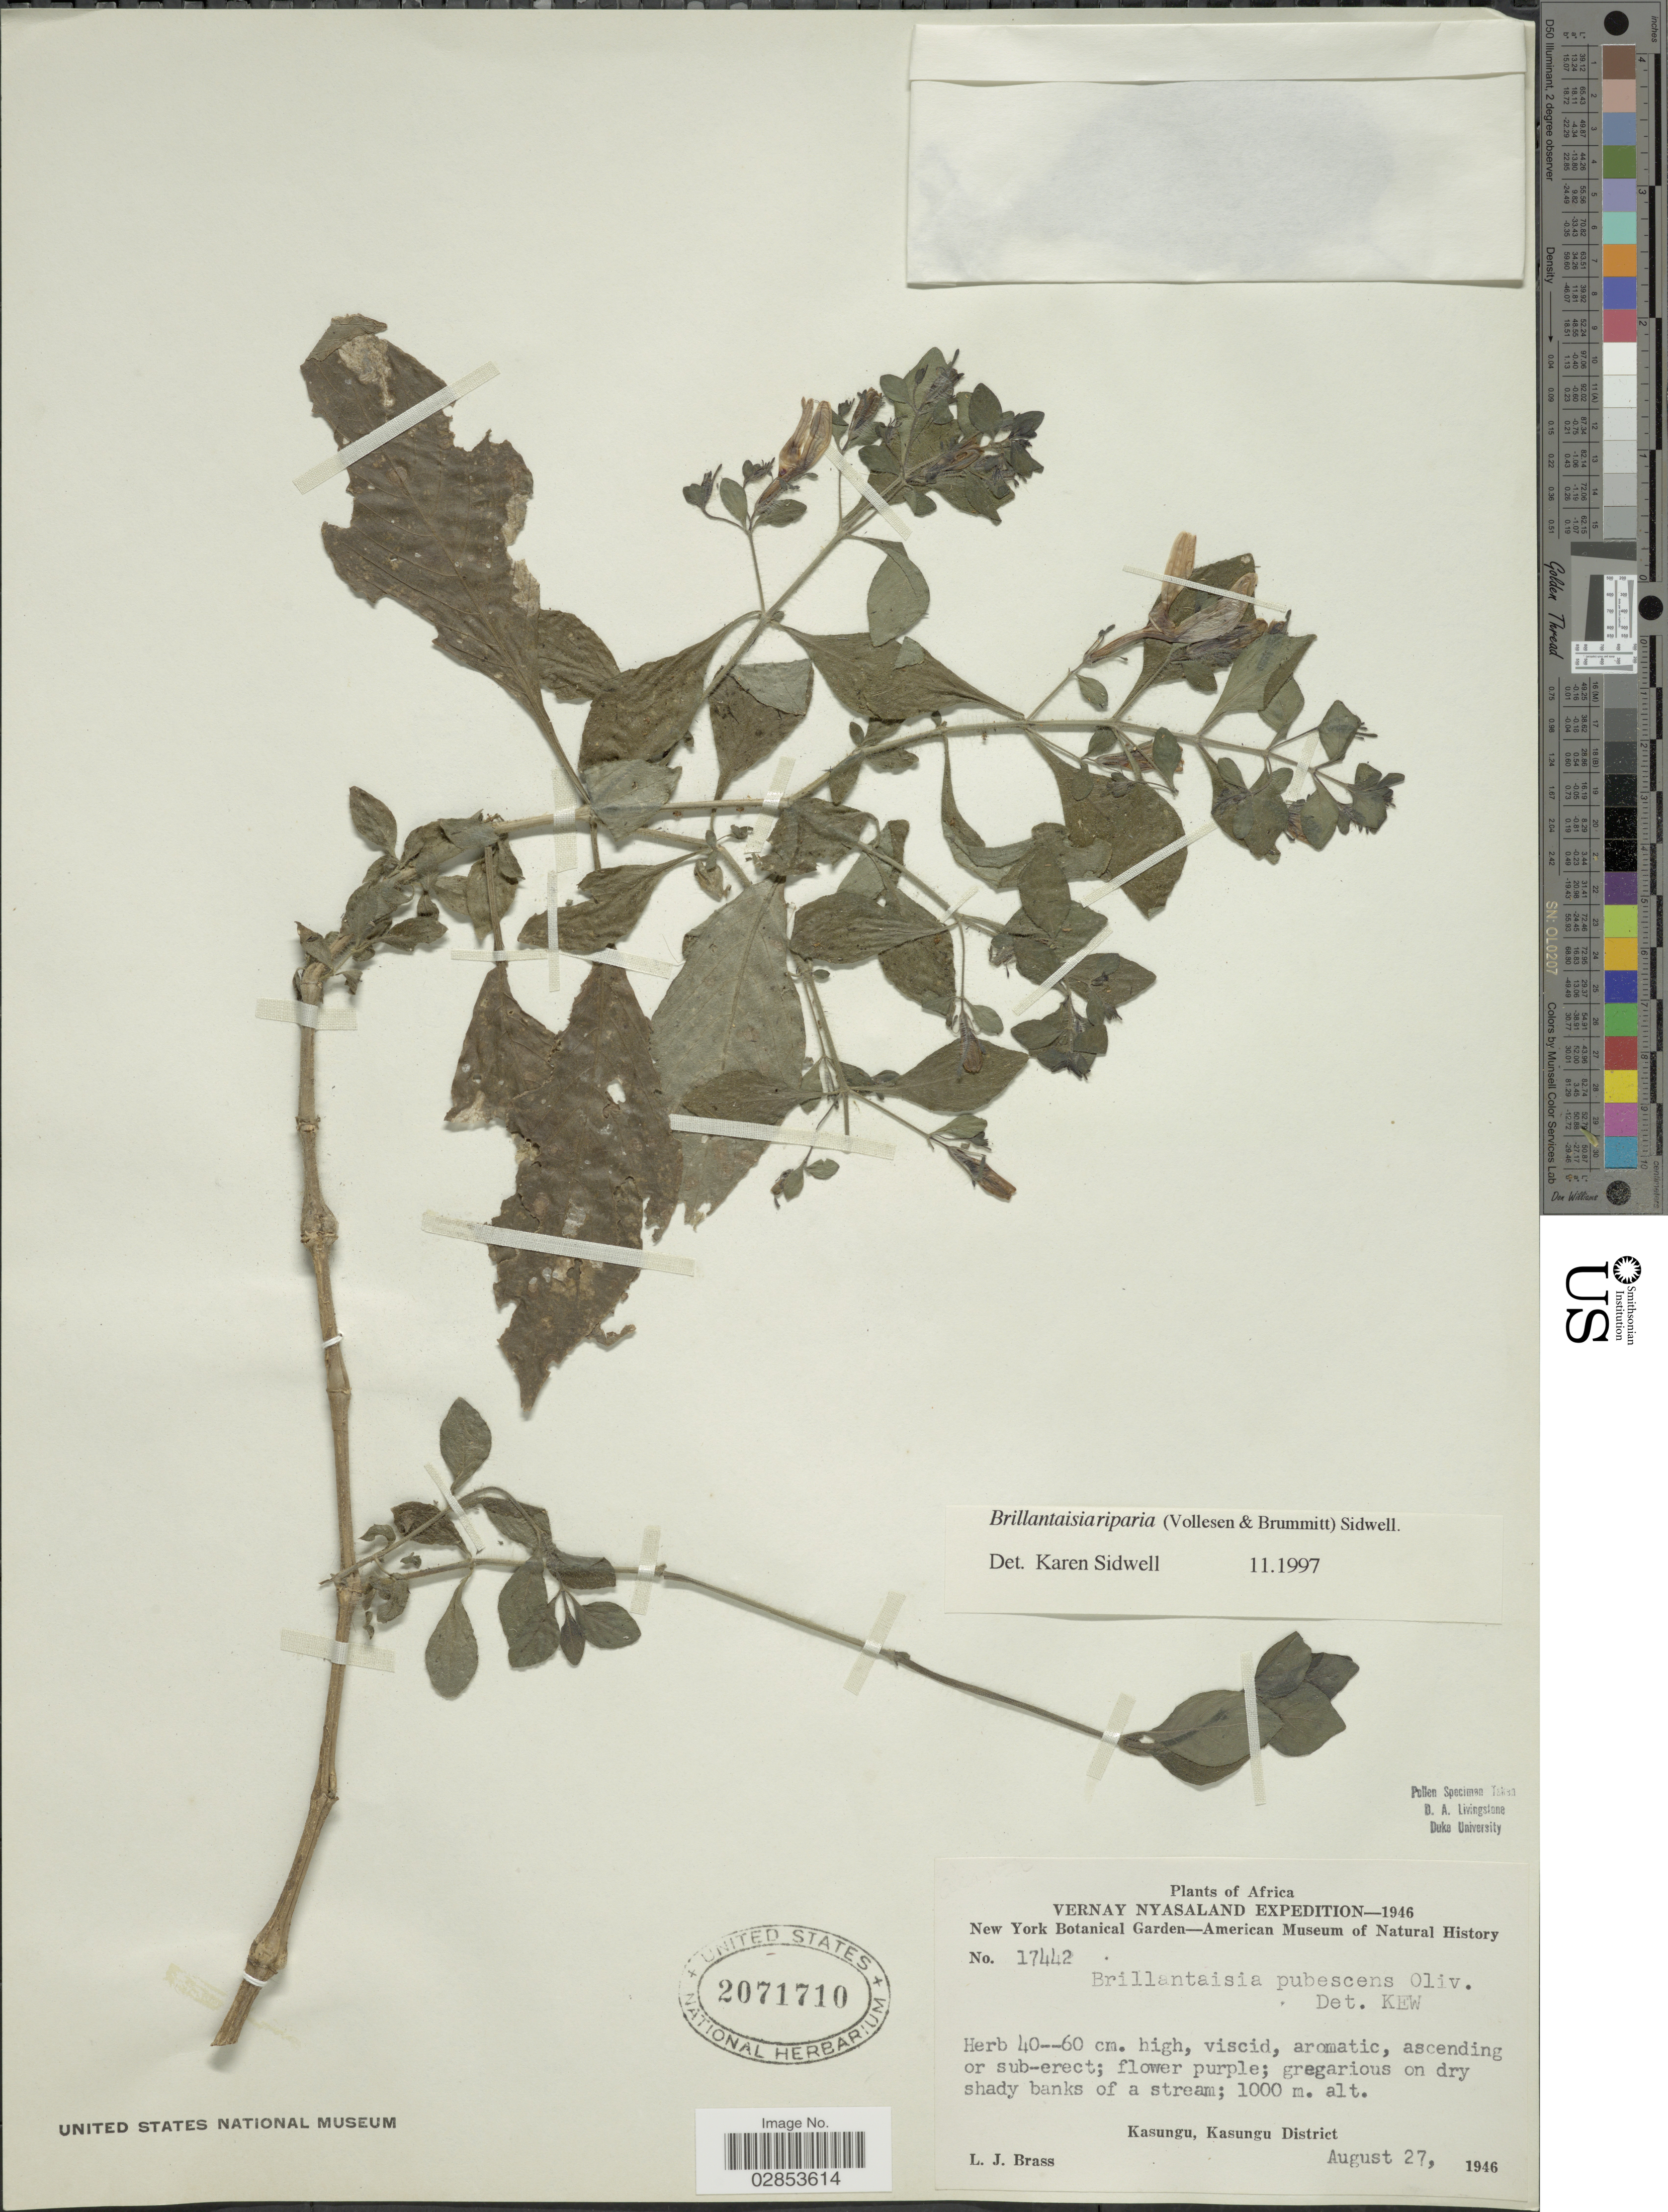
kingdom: Plantae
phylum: Tracheophyta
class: Magnoliopsida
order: Lamiales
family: Acanthaceae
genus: Brillantaisia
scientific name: Brillantaisia riparia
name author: (Vollesen & Brummitt) Sidwell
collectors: L. J. Brass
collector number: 17442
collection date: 1946-08-27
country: Malawi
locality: Vernay Nyasaland. Kasungu, Kasungu District.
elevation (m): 1000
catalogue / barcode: US 2071710